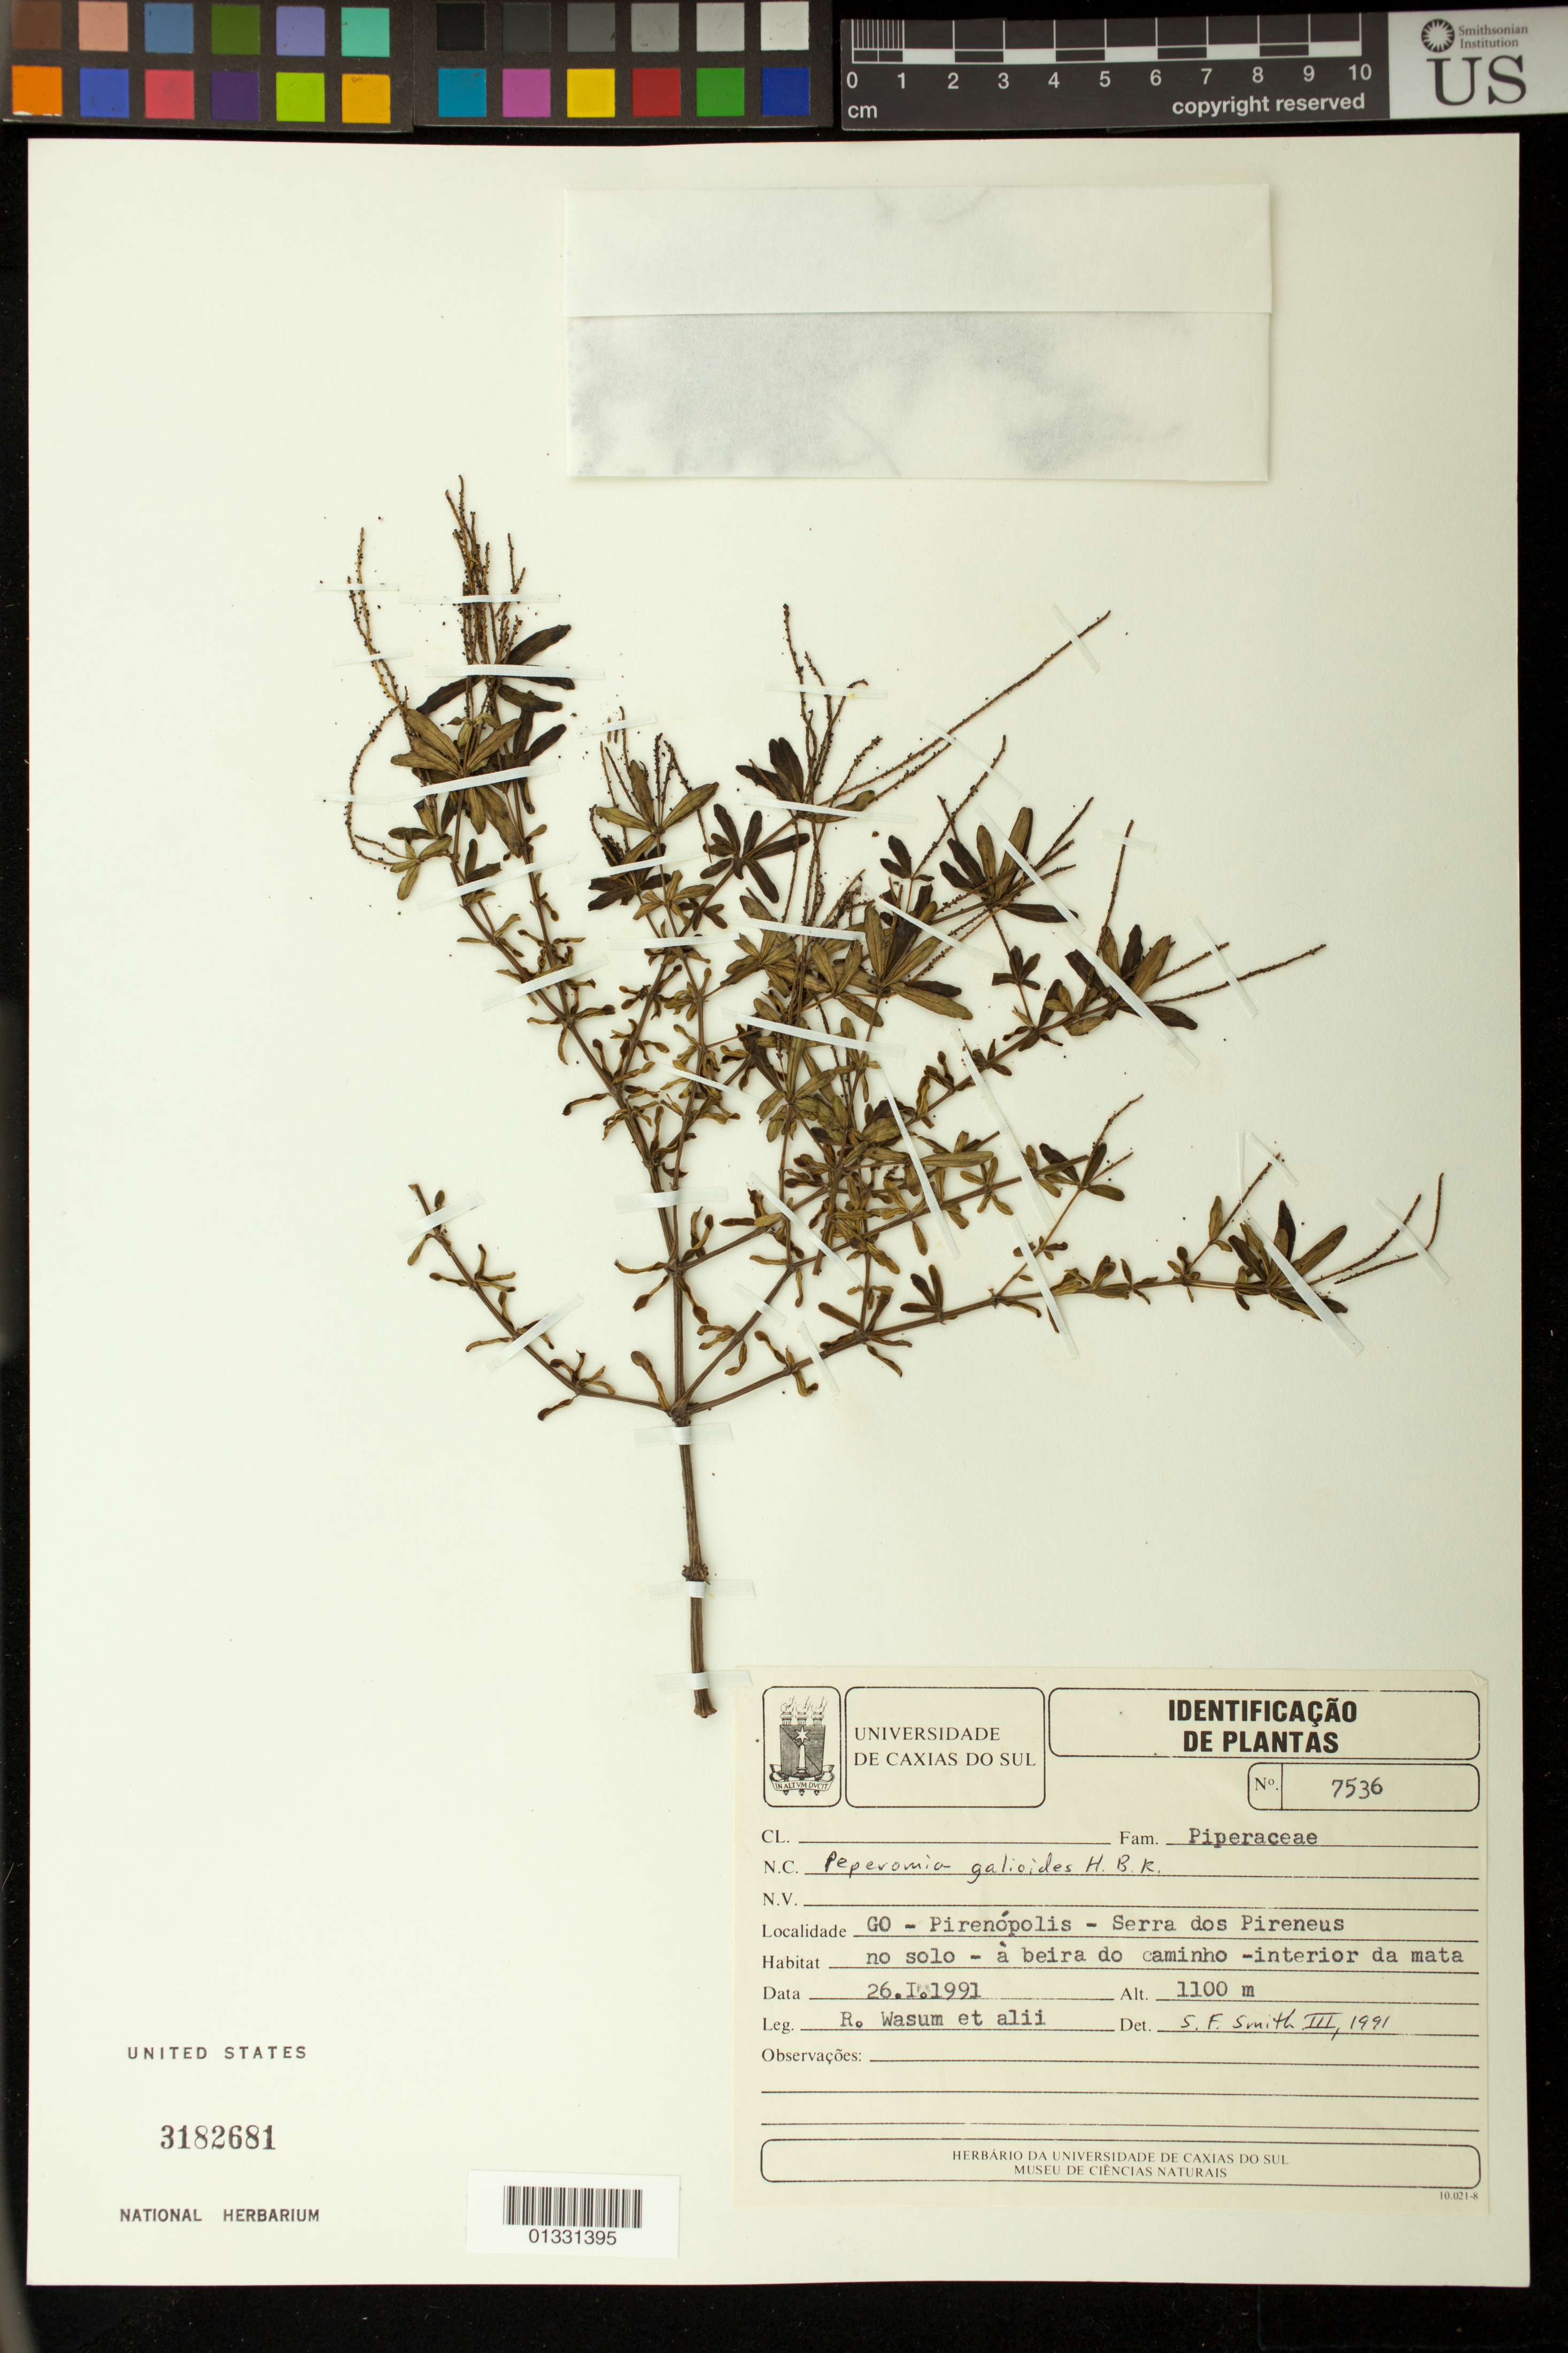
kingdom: Plantae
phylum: Tracheophyta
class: Magnoliopsida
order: Piperales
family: Piperaceae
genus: Peperomia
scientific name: Peperomia galioides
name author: Kunth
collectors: R. Wasum & et al.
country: Brazil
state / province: Goiás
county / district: Pirenópolis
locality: Serra dos Pireneus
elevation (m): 1100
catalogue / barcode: US 3182681